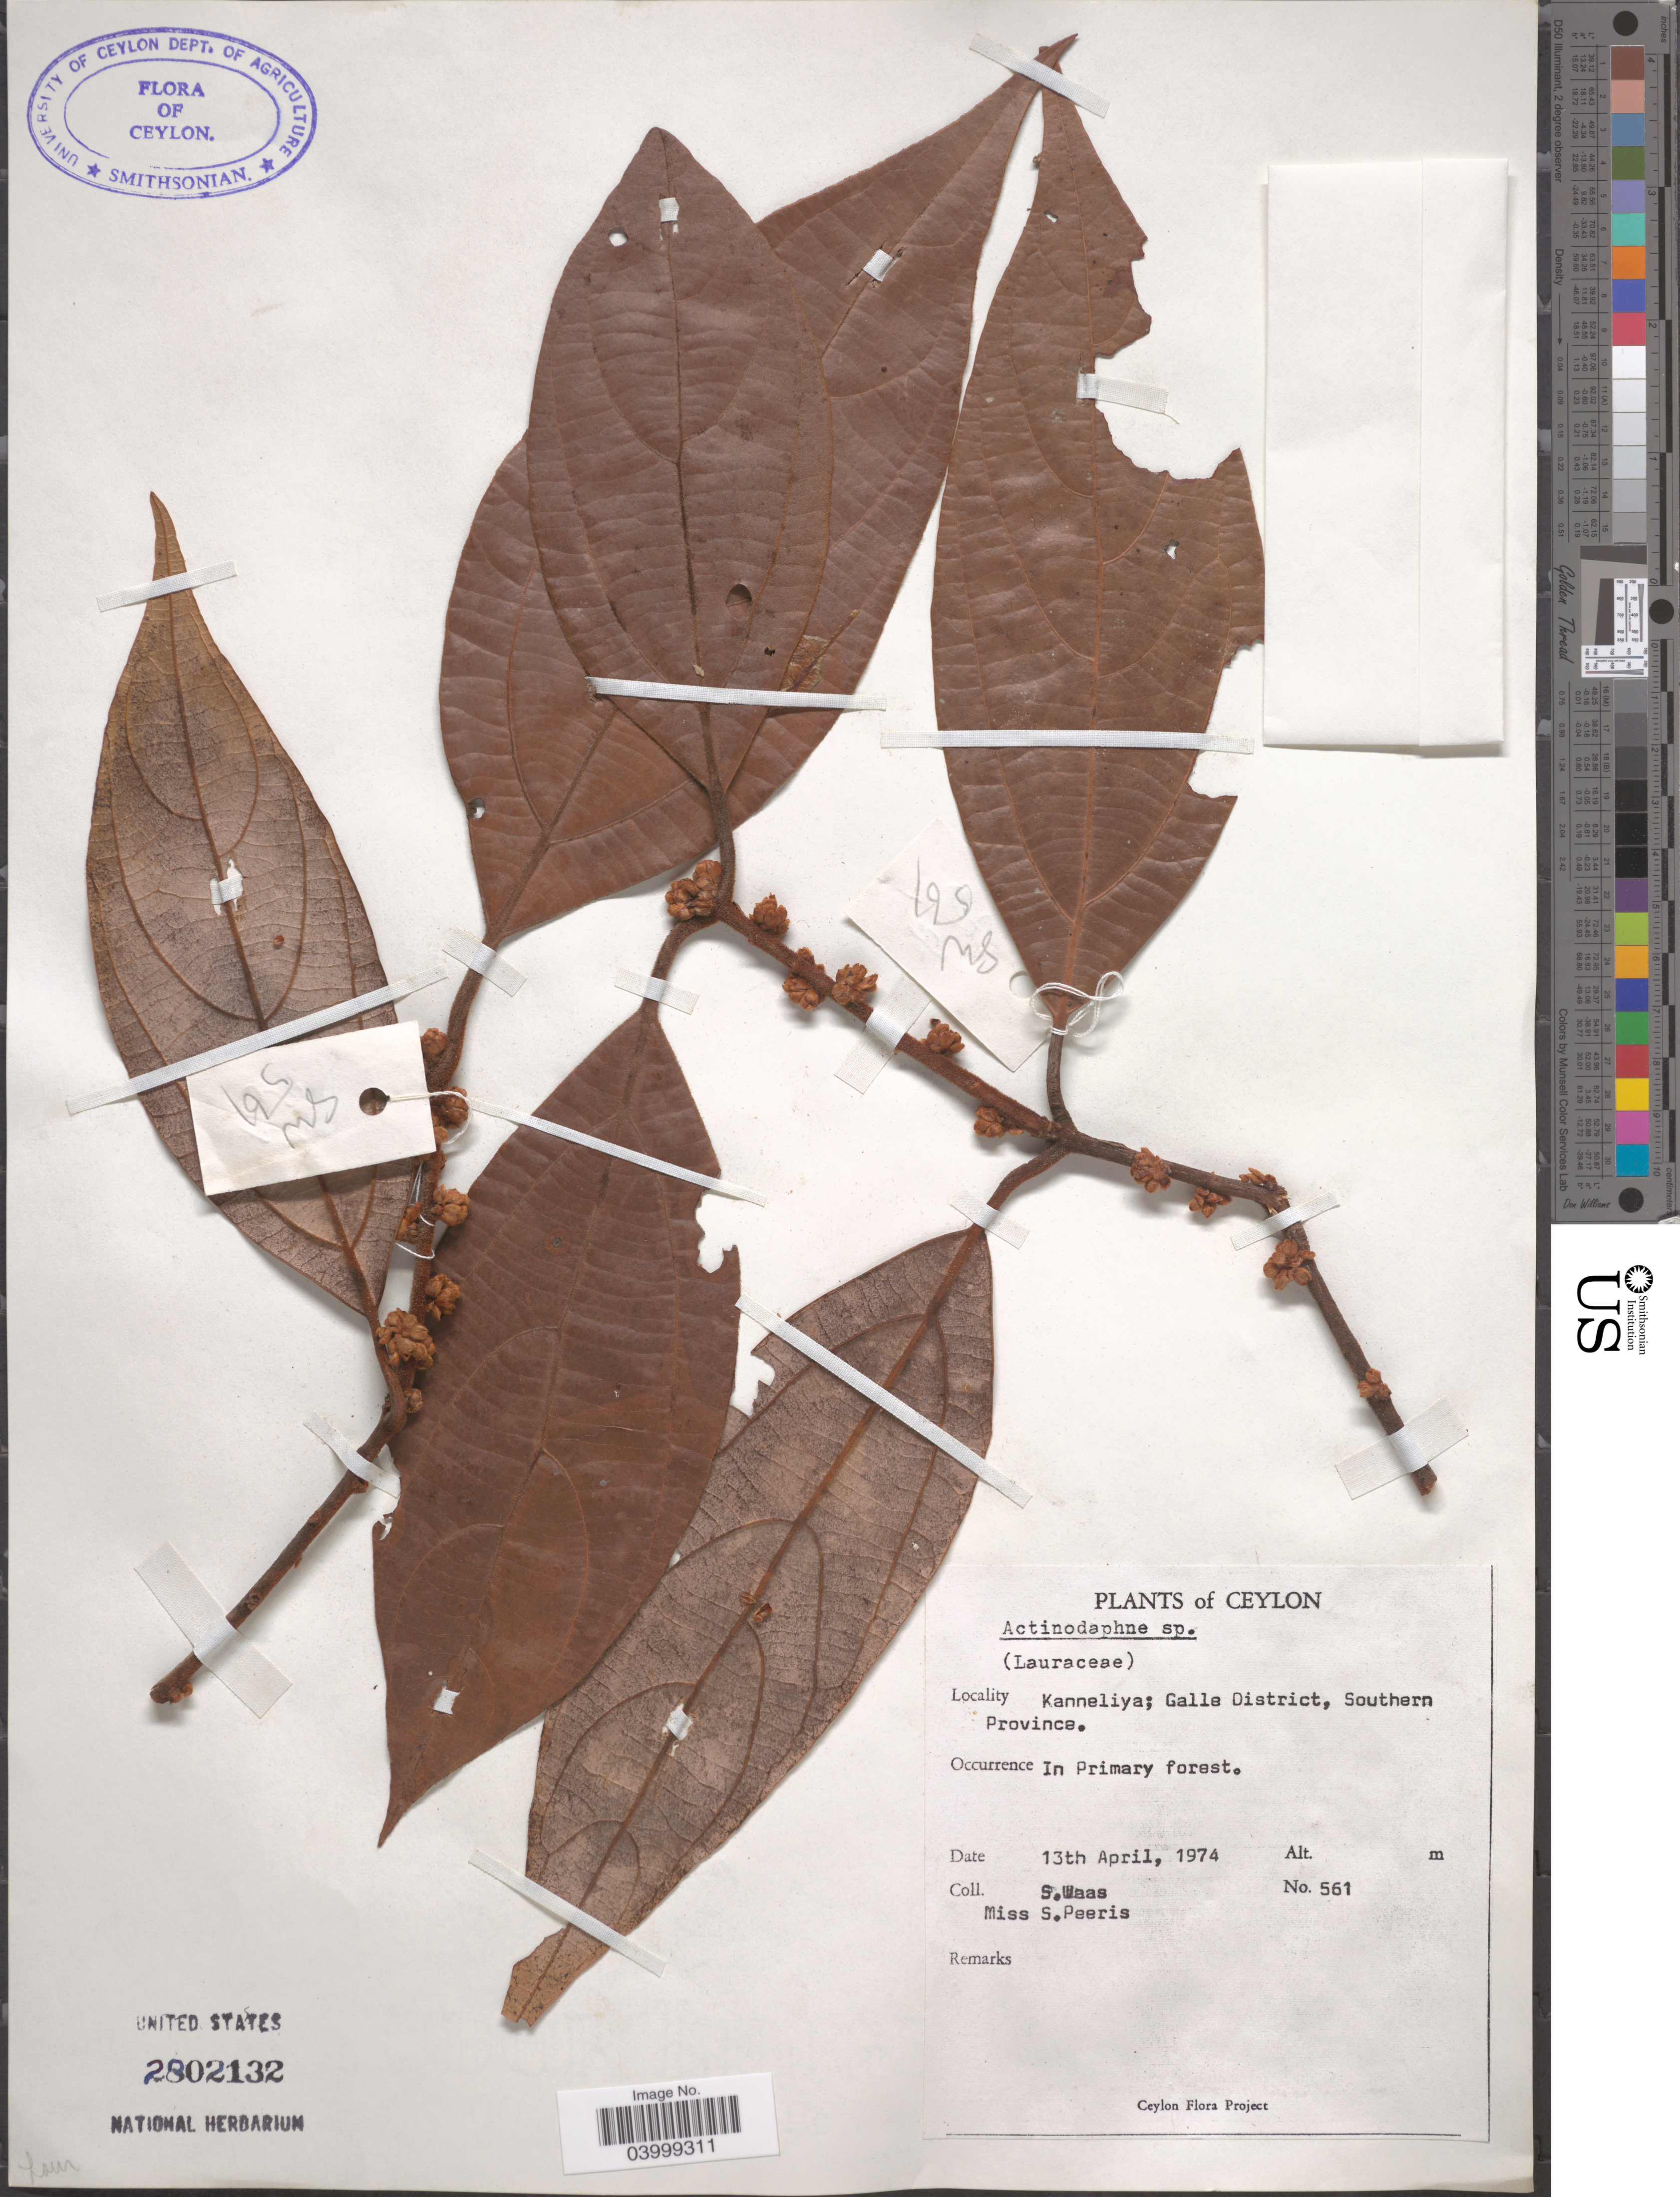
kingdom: Plantae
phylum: Tracheophyta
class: Magnoliopsida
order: Laurales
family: Lauraceae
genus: Actinodaphne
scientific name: Actinodaphne sp.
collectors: S. Waas & S. Peeris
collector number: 561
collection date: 1974-04-13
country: Sri Lanka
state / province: Southern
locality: Ceylon. Kanneliya; Galla District.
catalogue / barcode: US 2802132